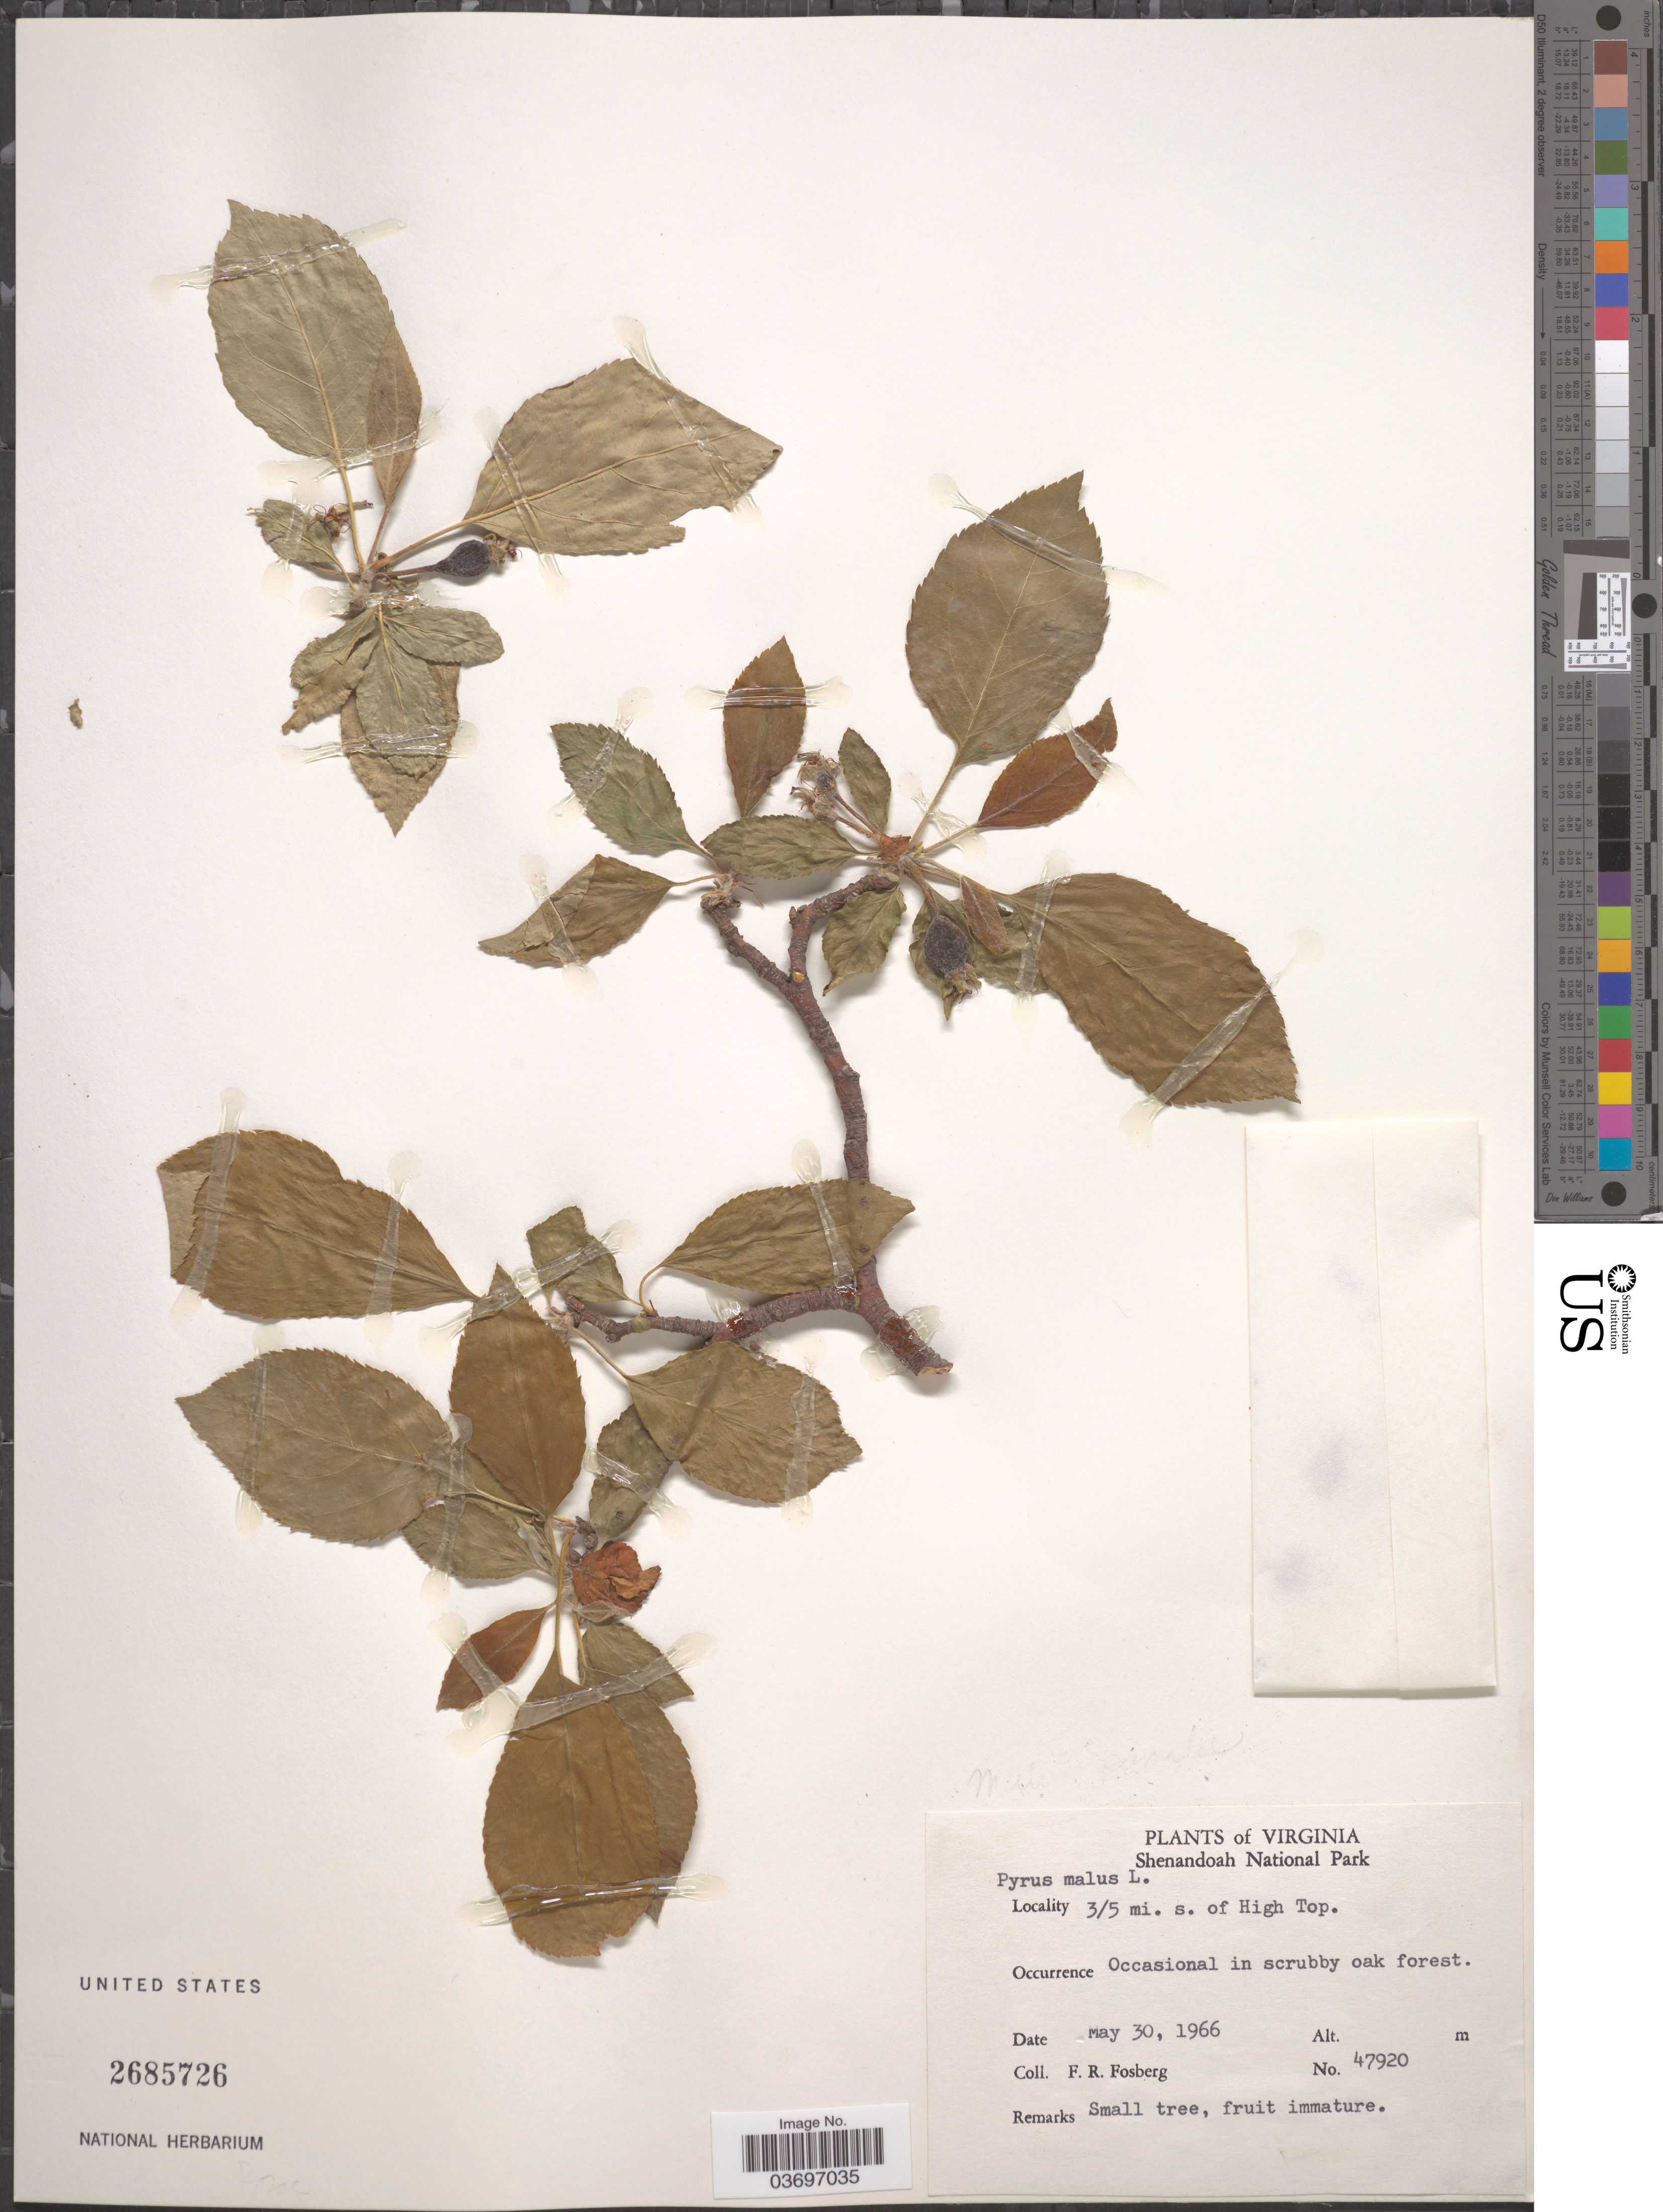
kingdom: Plantae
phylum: Tracheophyta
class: Magnoliopsida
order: Rosales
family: Rosaceae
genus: Malus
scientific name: Malus pumila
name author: Mill.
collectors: F. R. Fosberg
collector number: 47920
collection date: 1966-05-30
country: United States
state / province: Virginia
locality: Shenandoah National Park. 3/5 mi. s. of High Top.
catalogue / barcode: US 2685726